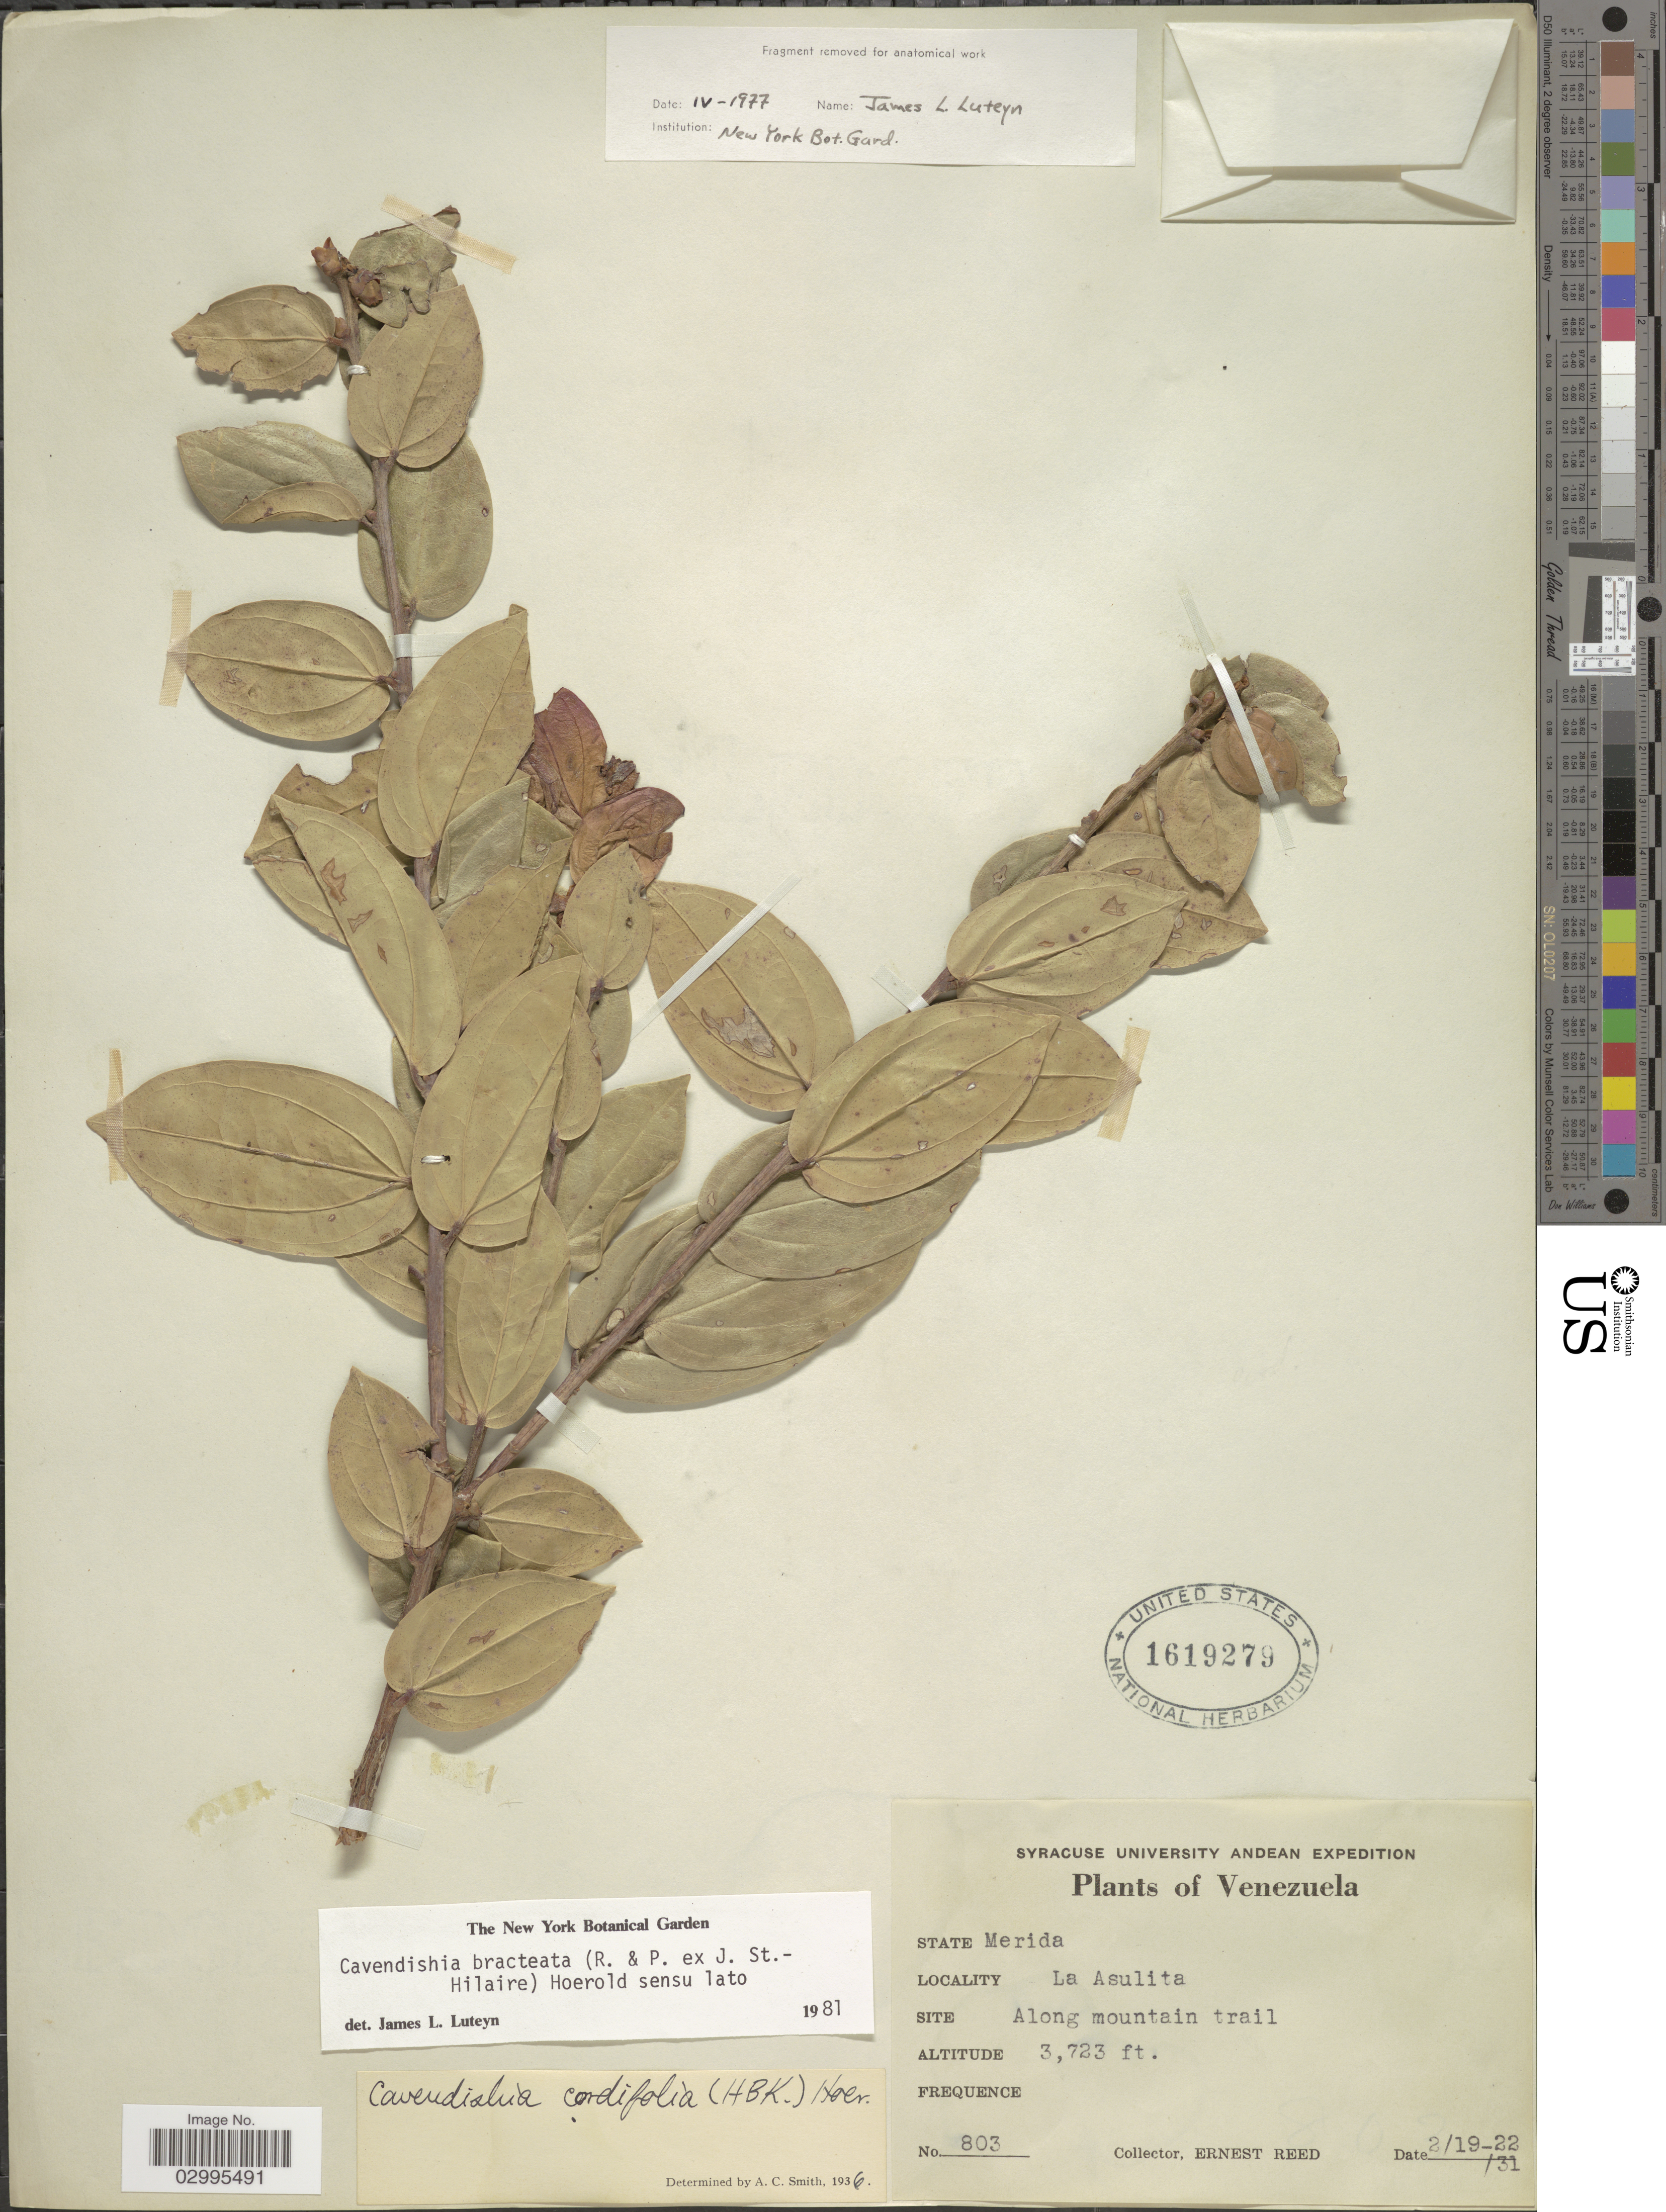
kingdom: Plantae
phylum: Tracheophyta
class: Magnoliopsida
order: Ericales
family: Ericaceae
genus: Cavendishia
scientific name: Cavendishia bracteata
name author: (Ruiz & Pav. ex J. St.-Hil.) Hoerold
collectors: E. Reed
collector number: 803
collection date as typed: Transcribed d/m/y: 19/2/31 to 22/2/31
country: Venezuela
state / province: Mérida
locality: La Asulita. Site Along mountain trail.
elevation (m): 1135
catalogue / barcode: US 1619279